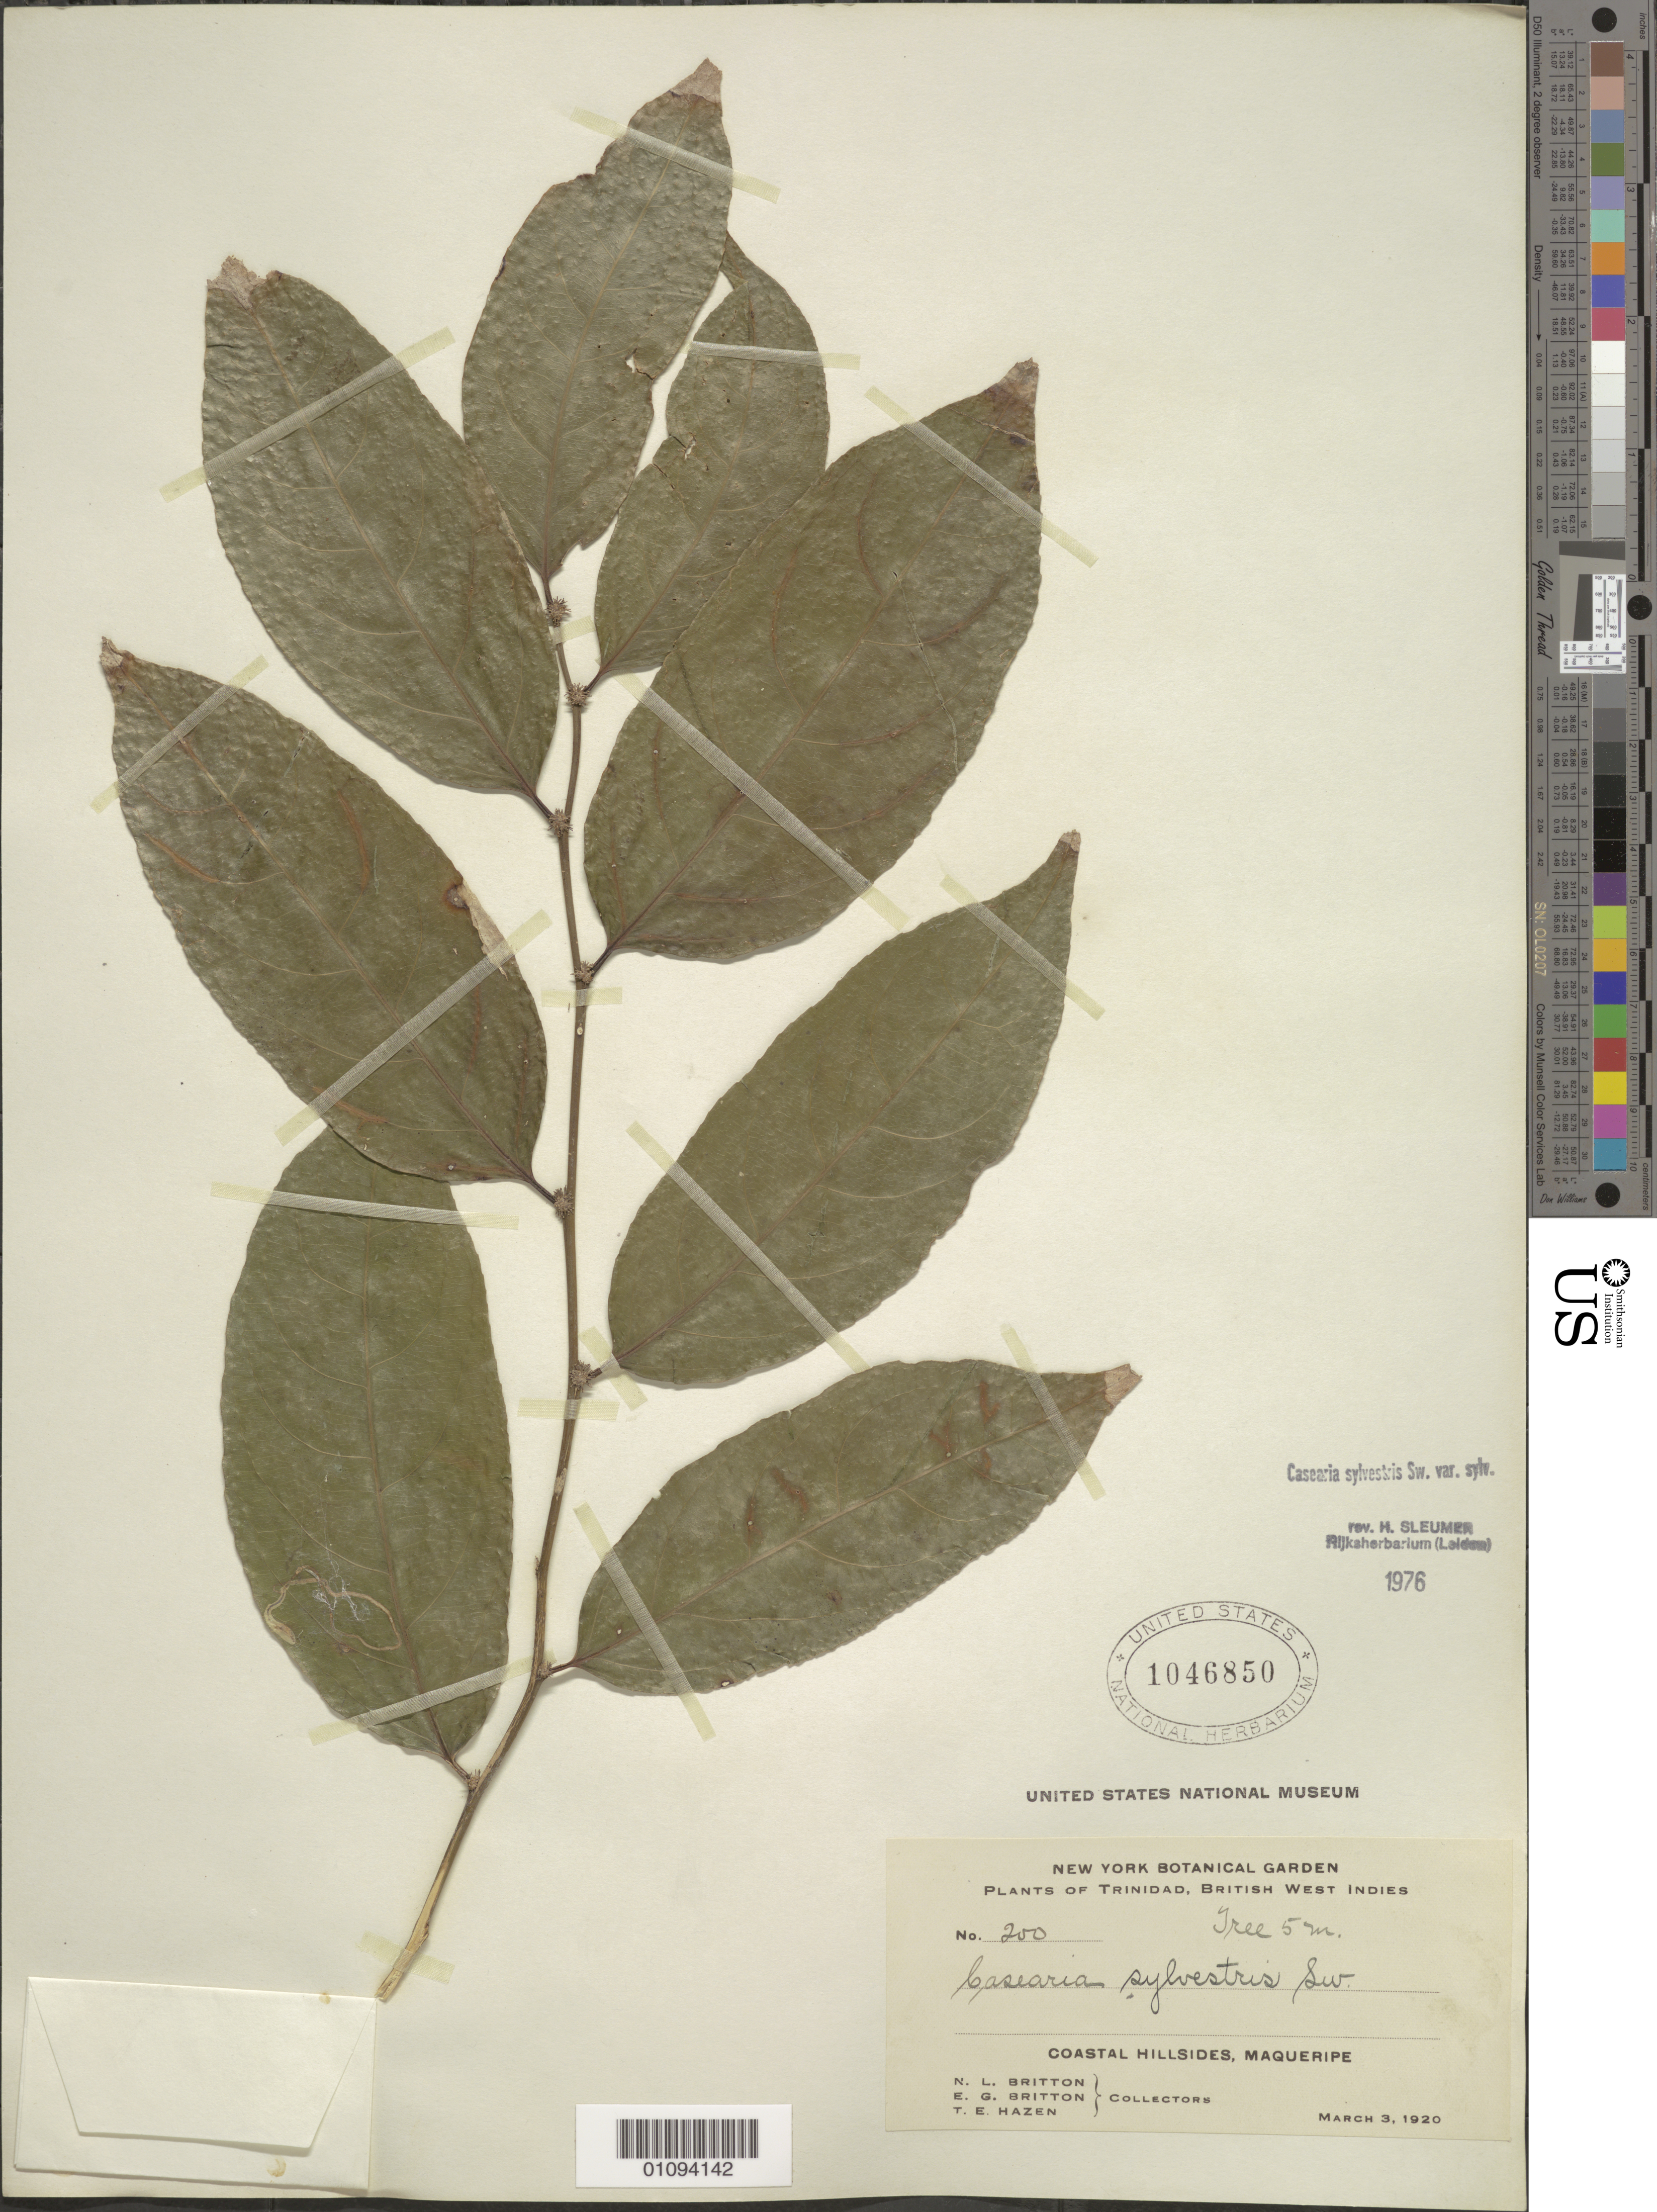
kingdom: Plantae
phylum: Tracheophyta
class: Magnoliopsida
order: Malpighiales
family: Salicaceae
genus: Casearia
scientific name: Casearia sylvestris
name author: Sw.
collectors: N. Britton, E. G. Britton & T. E. Hazen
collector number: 200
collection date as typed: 03 Mar 1920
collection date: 1920-03-03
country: Trinidad and Tobago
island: Trinidad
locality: Coastal Hillsides, Maqueripe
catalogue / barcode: US 1046850